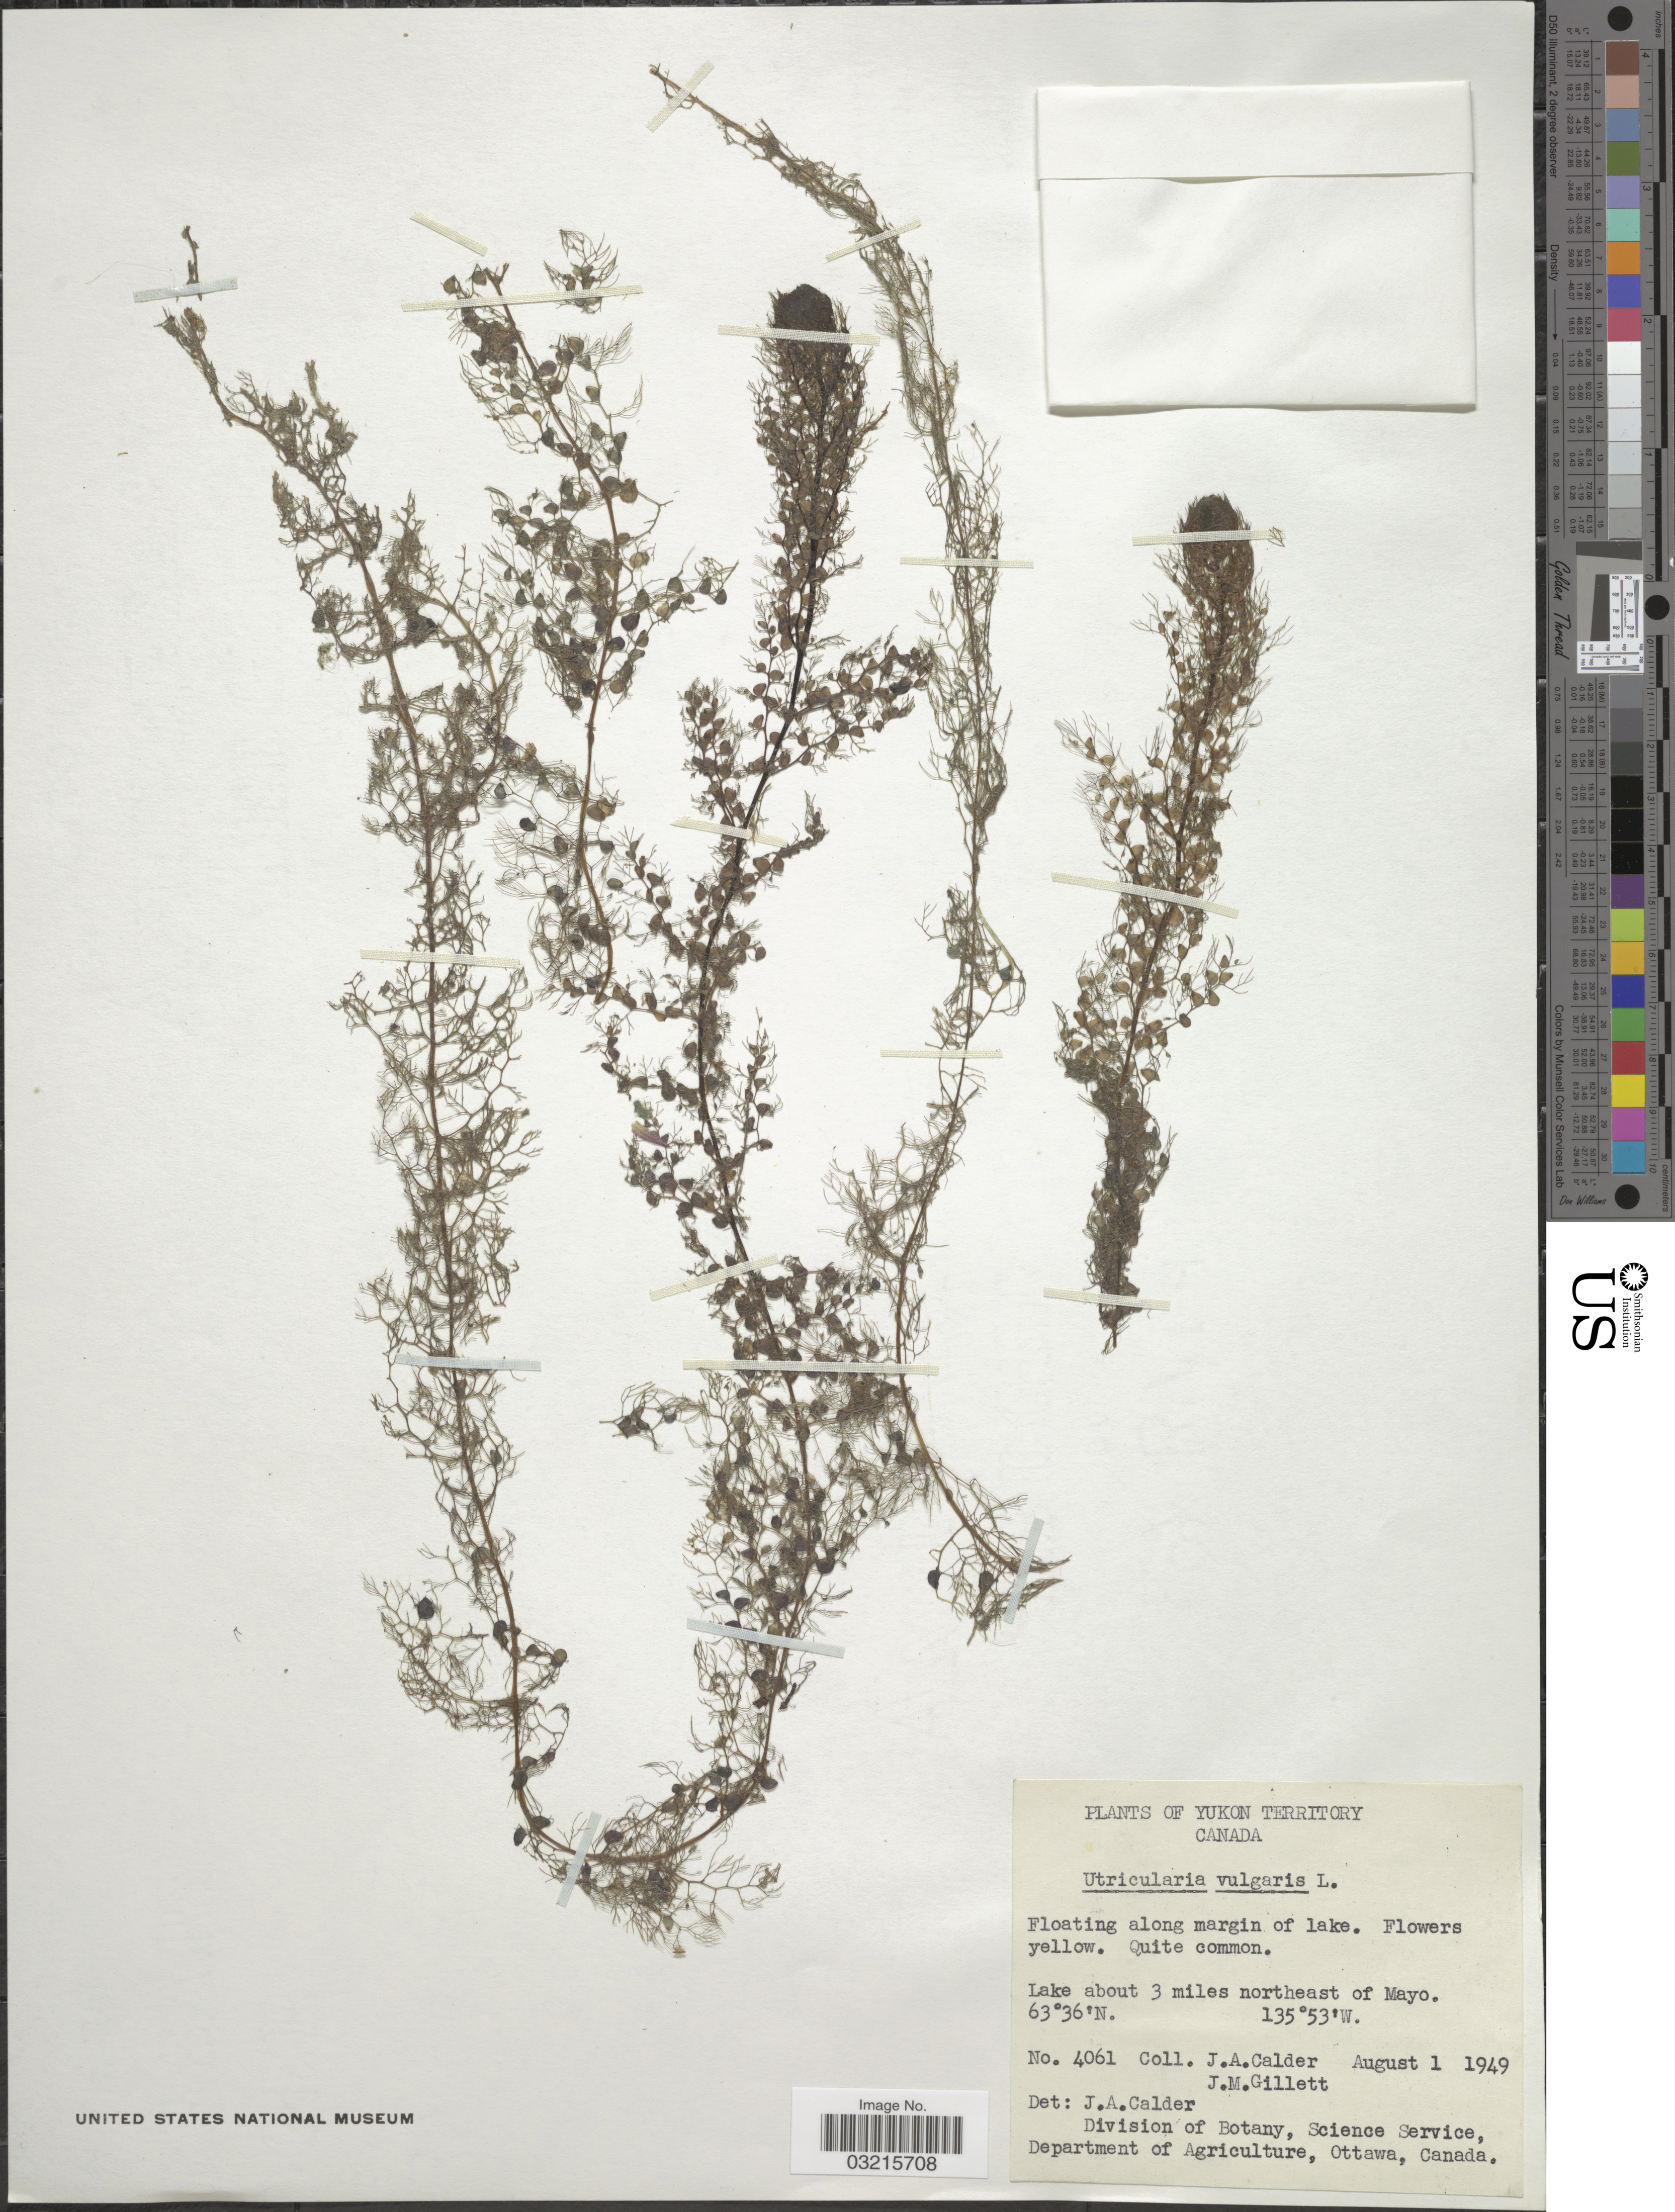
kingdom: Plantae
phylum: Tracheophyta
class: Magnoliopsida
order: Lamiales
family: Lentibulariaceae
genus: Utricularia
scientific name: Utricularia vulgaris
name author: L.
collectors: J. A. Calder & J. M. Gillett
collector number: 4061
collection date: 1949-08-01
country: Canada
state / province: Yukon Territory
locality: Lake about 3 miles northeast of Mayo.